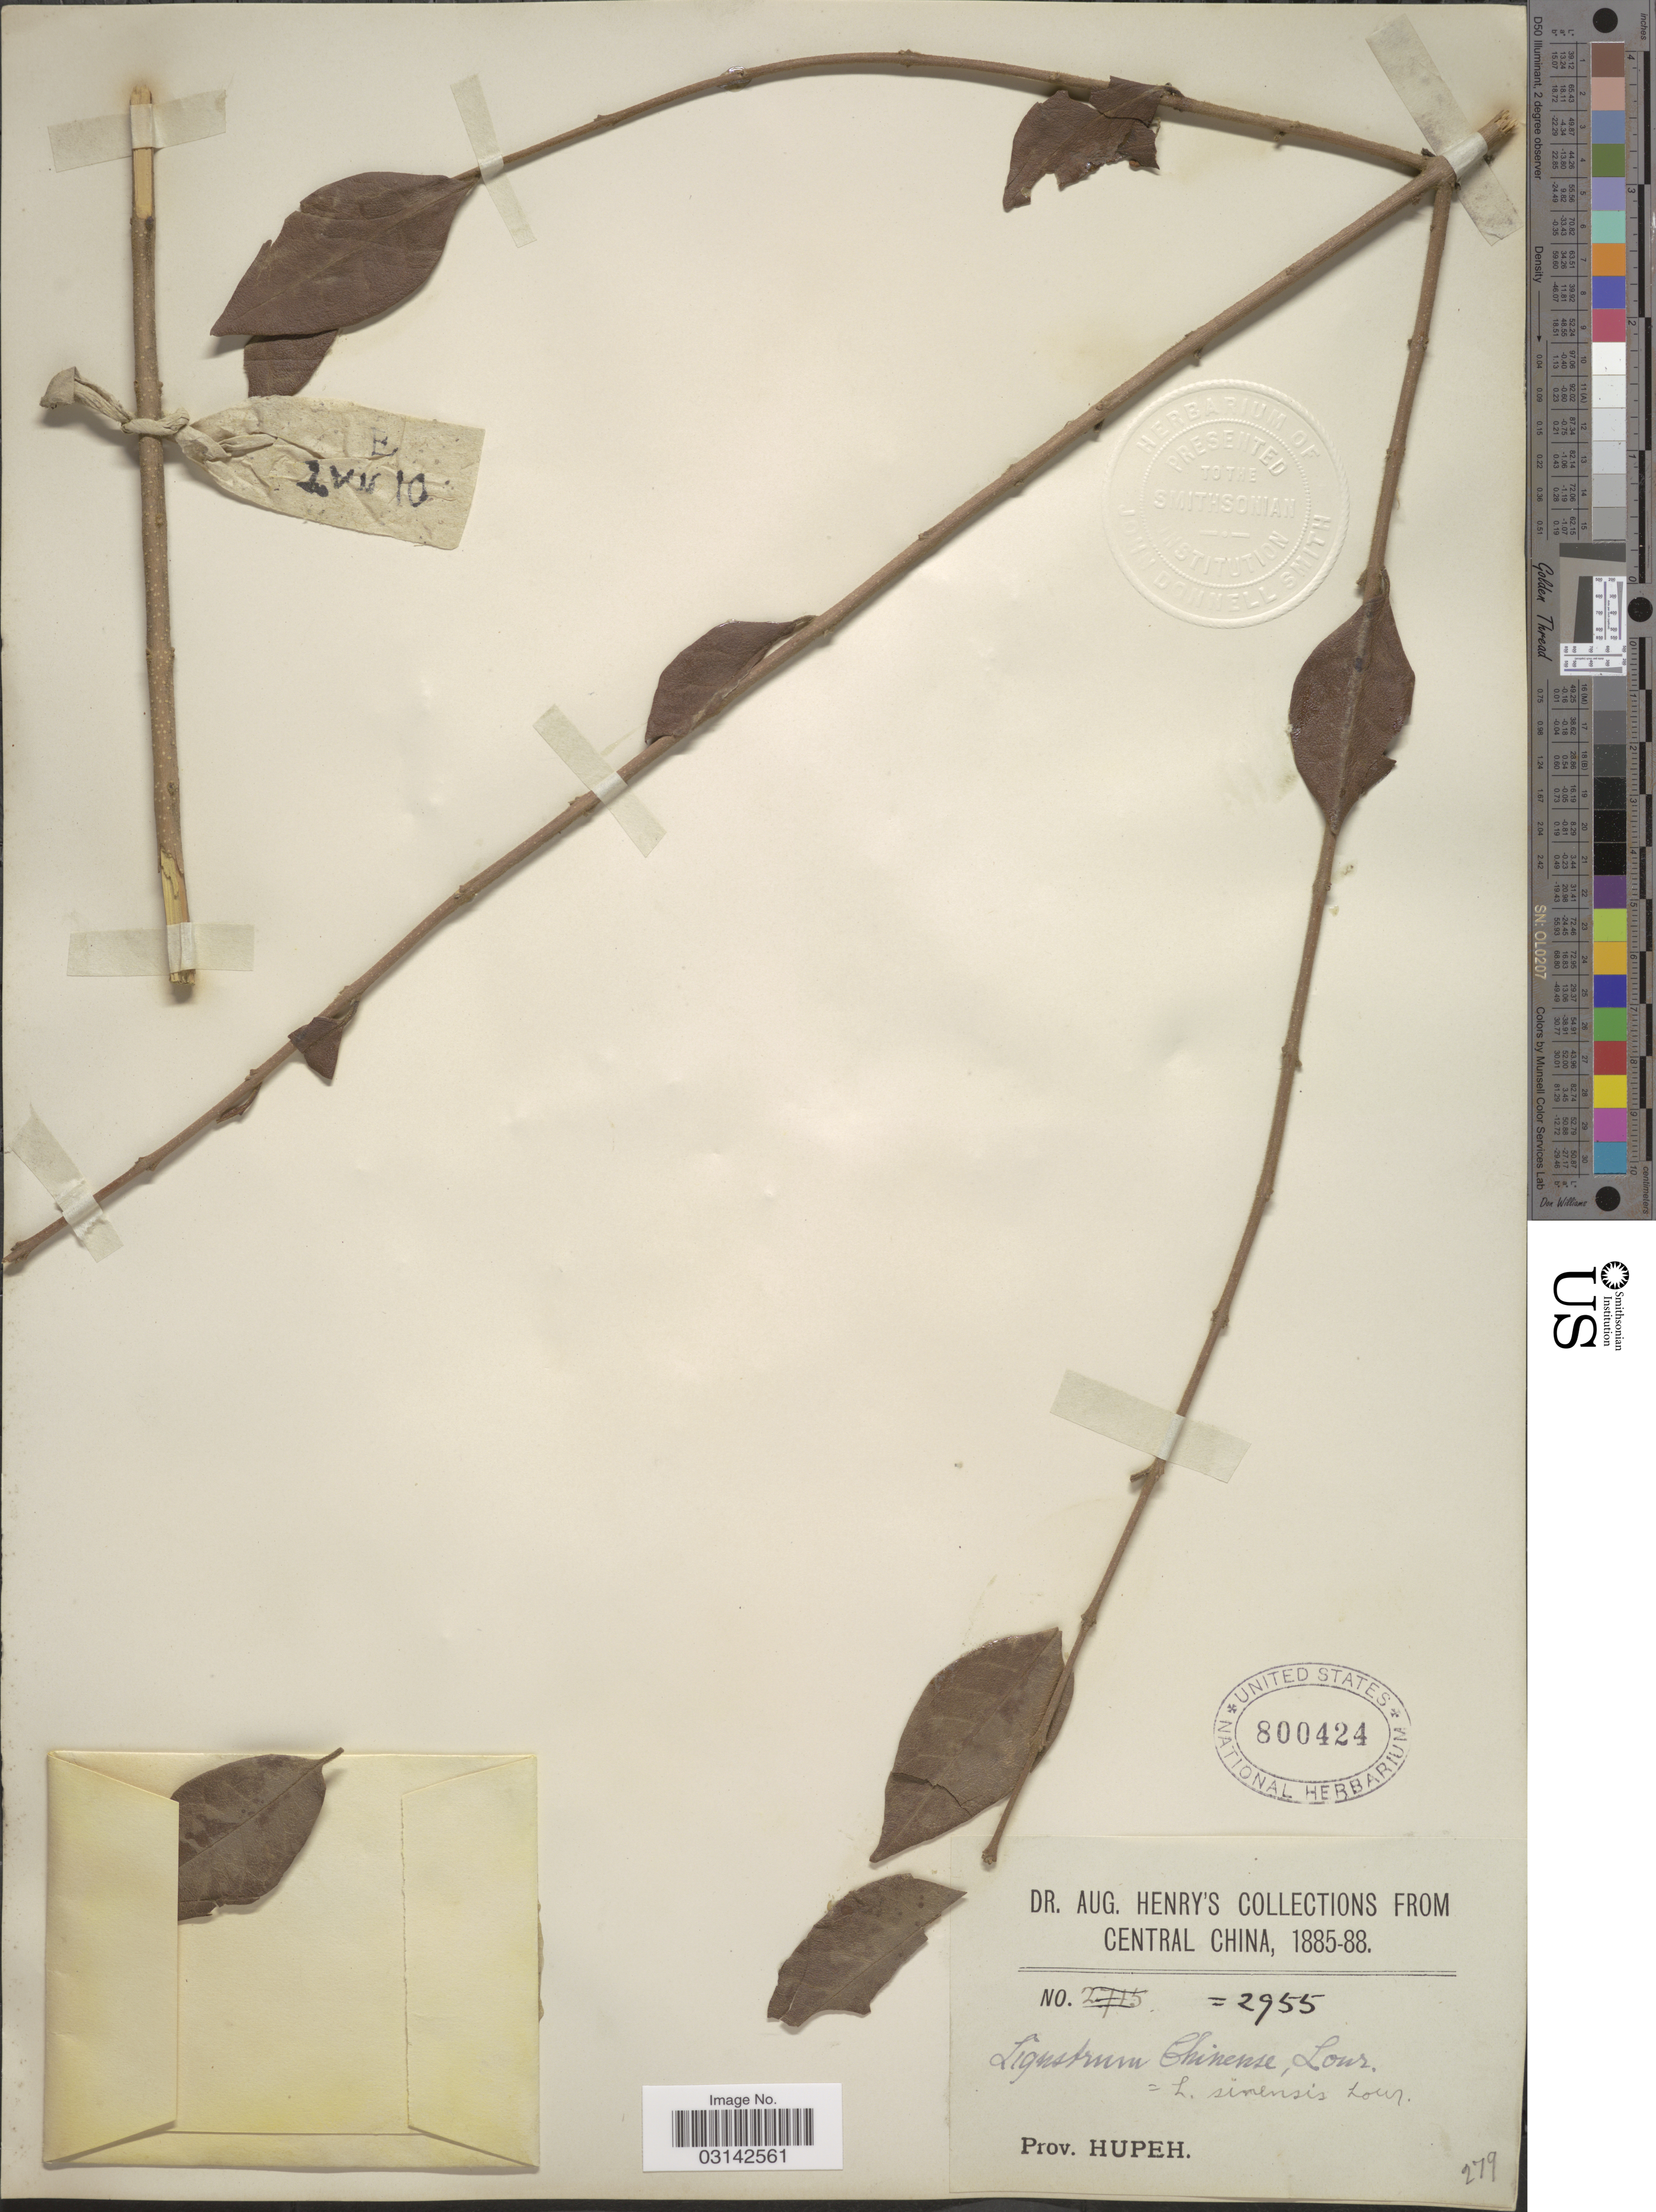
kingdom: Plantae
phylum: Tracheophyta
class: Magnoliopsida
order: Lamiales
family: Oleaceae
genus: Ligustrum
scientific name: Ligustrum sinense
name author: Lour.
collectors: A. Henry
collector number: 2955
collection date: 1885/1888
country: China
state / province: Hubei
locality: Central China, Prov. Hupeh.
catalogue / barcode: US 800424